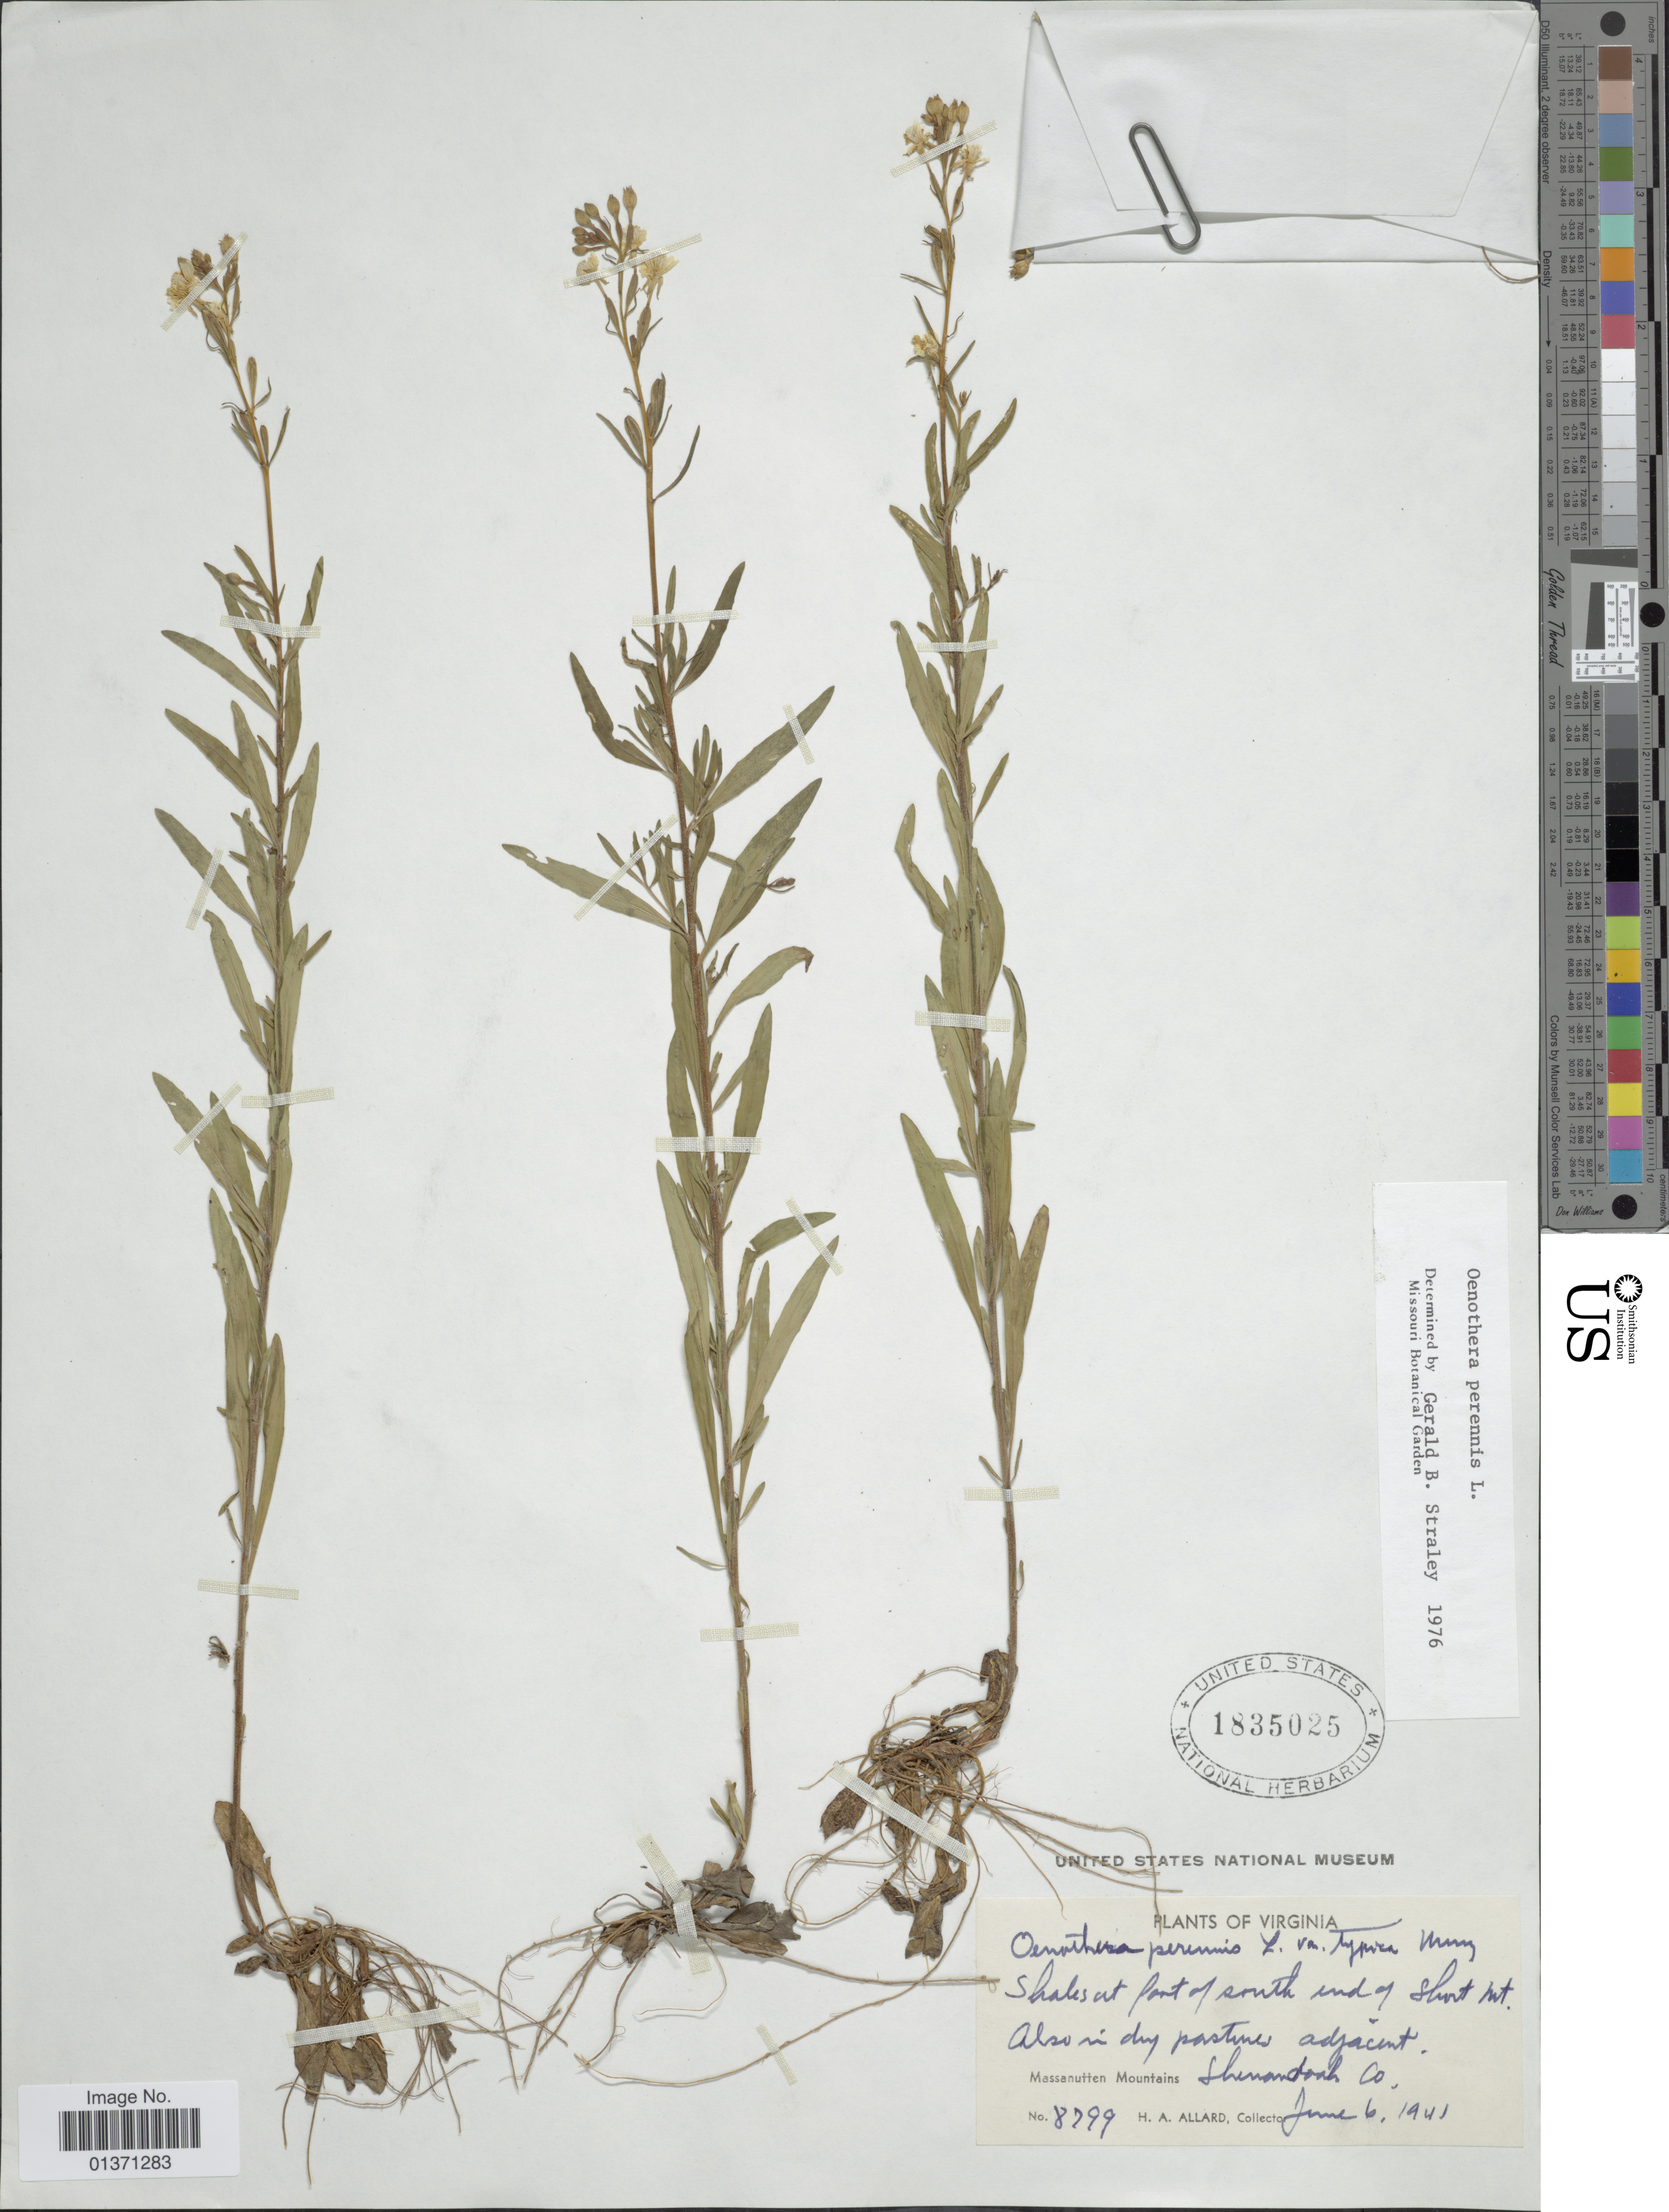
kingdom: Plantae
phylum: Tracheophyta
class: Magnoliopsida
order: Myrtales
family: Onagraceae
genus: Oenothera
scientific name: Oenothera perennis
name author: L.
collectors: H. A. Allard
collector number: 8799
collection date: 1941-06-06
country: United States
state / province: Virginia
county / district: Shenandoah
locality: Shales at foot of south end of Short Mt. Also in dry pastures adjacent. Massanutten Mountains, Shenandoah Co.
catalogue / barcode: US 1835025